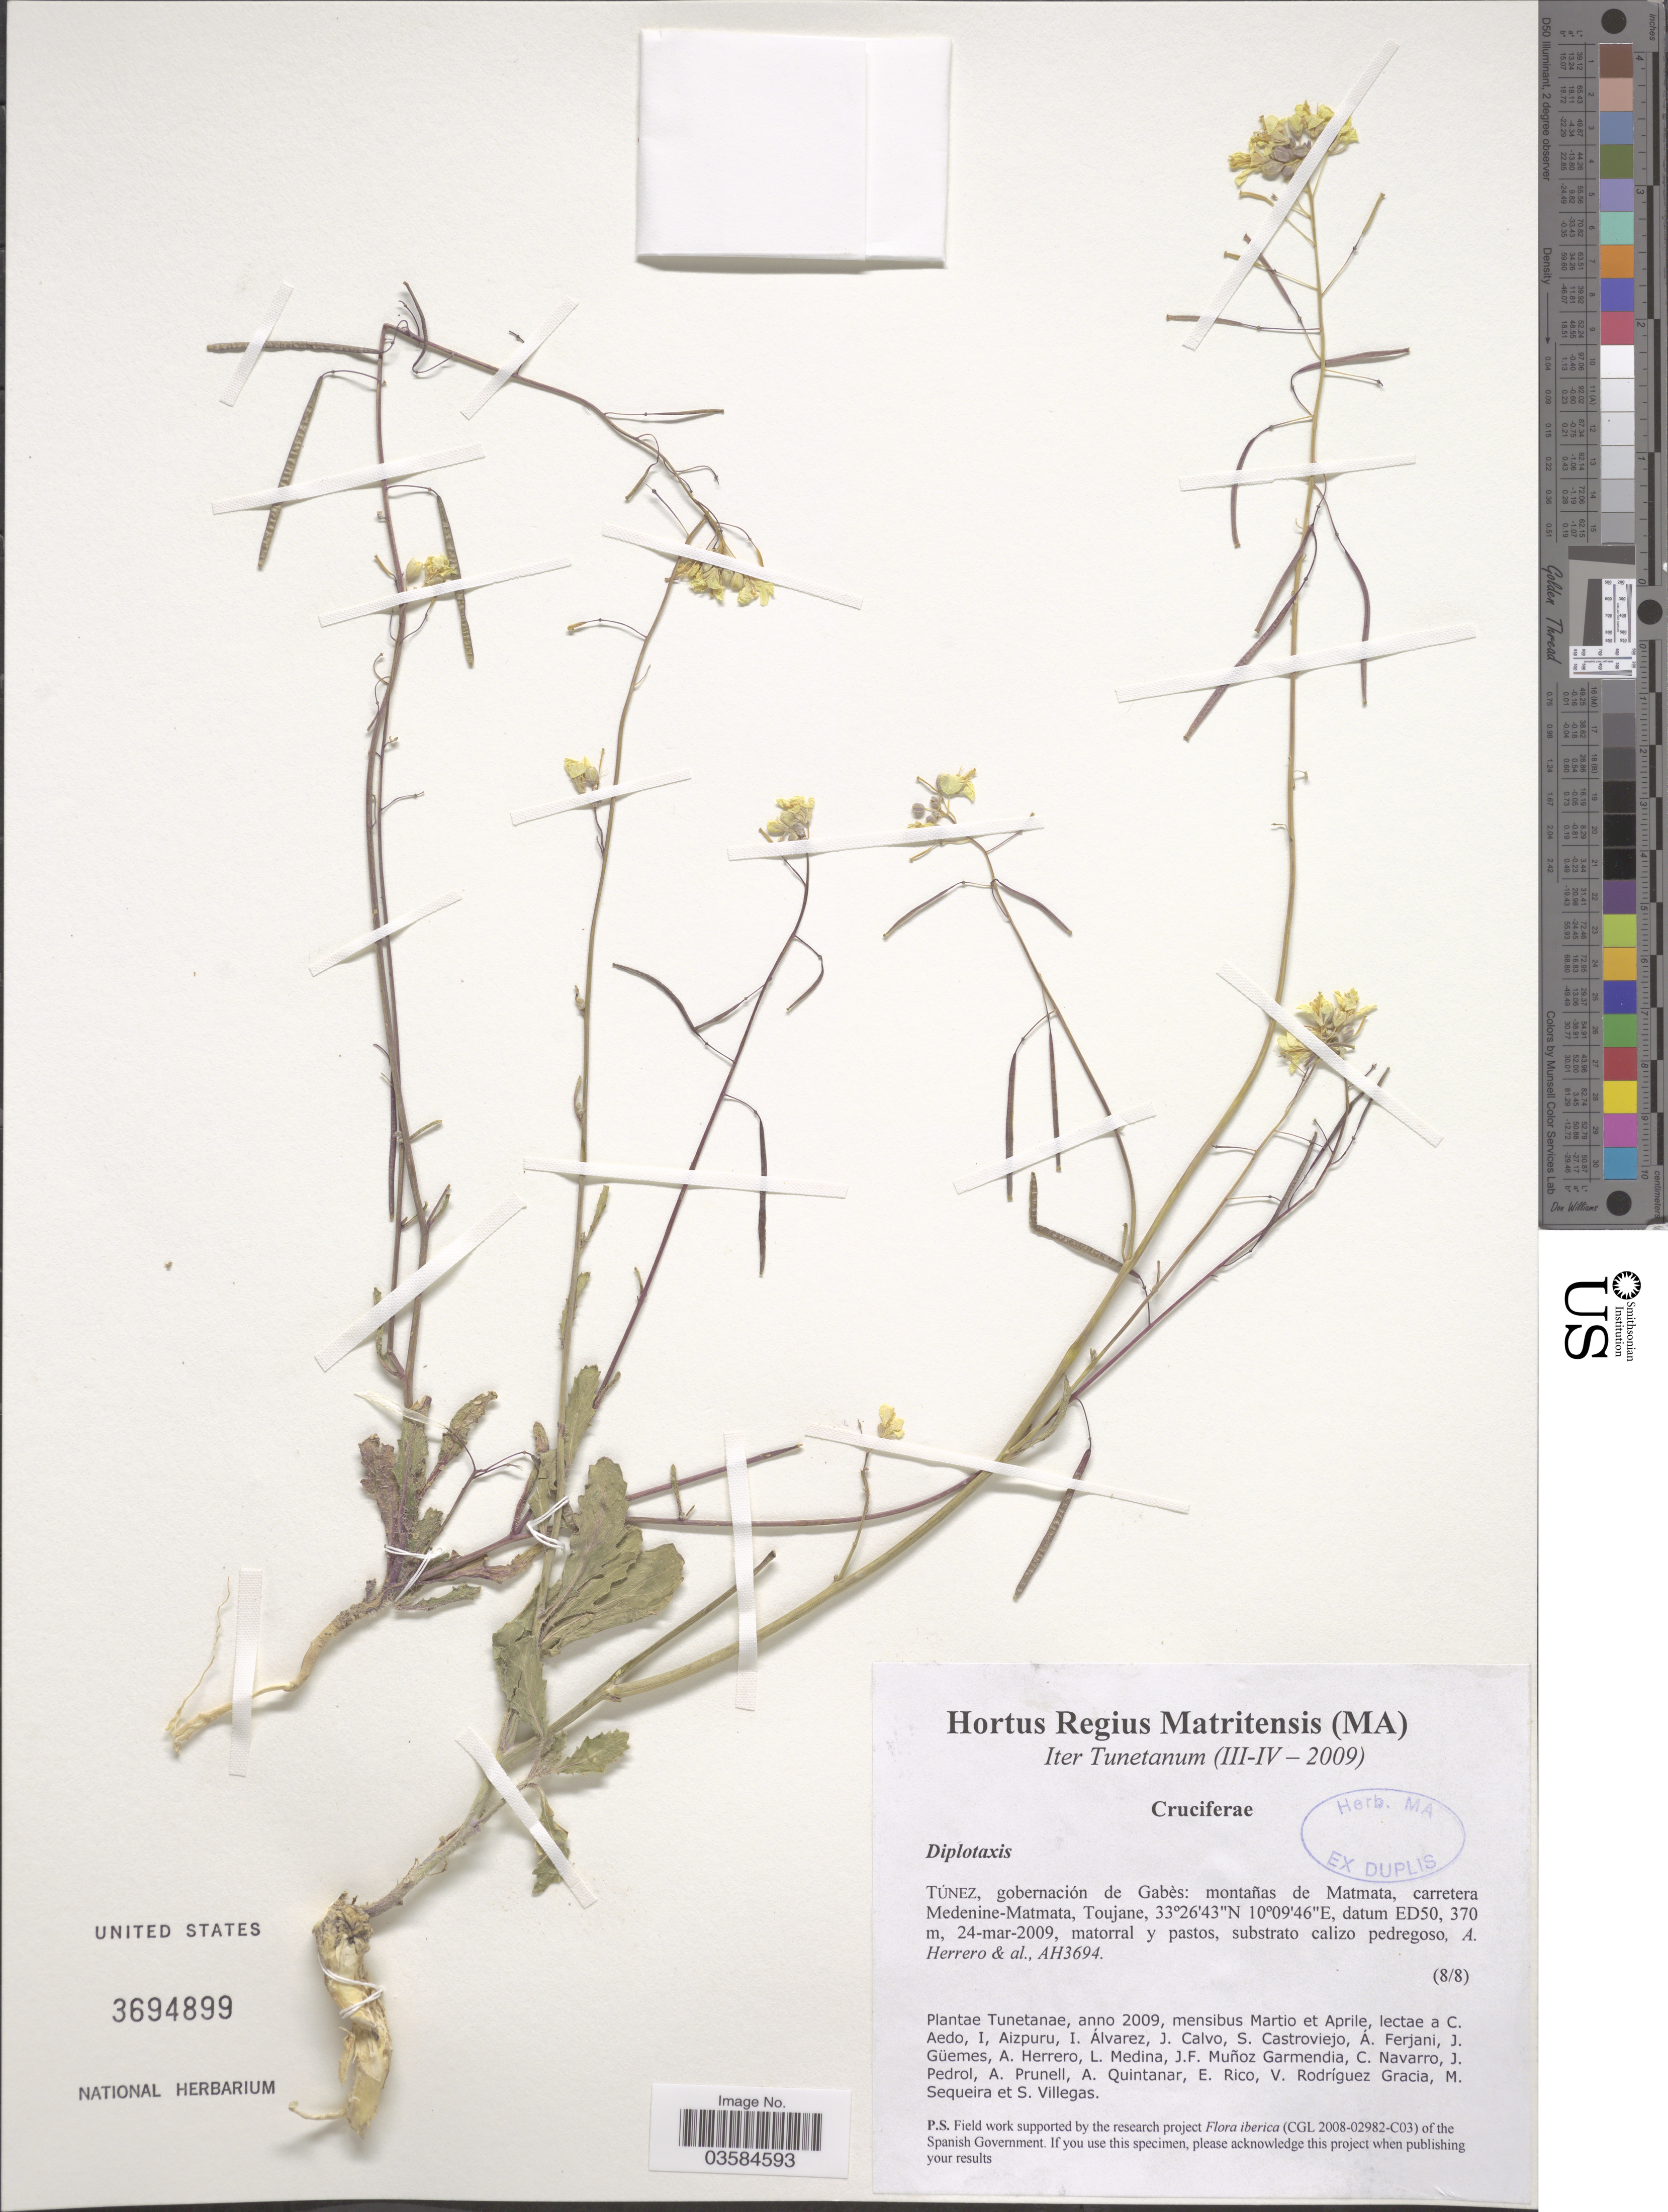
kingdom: Plantae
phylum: Tracheophyta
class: Magnoliopsida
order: Brassicales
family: Brassicaceae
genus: Diplotaxis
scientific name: Diplotaxis sp.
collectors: A. Herrero & et al.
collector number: AH3694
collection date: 2009-03-24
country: Tunisia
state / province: Gabès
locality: Iter Tunetanum. Túnez, gobernación de Gabès: montañas de Matmata, carretera Medenine-Matmata, Toujane.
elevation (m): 370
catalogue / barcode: US 3694899